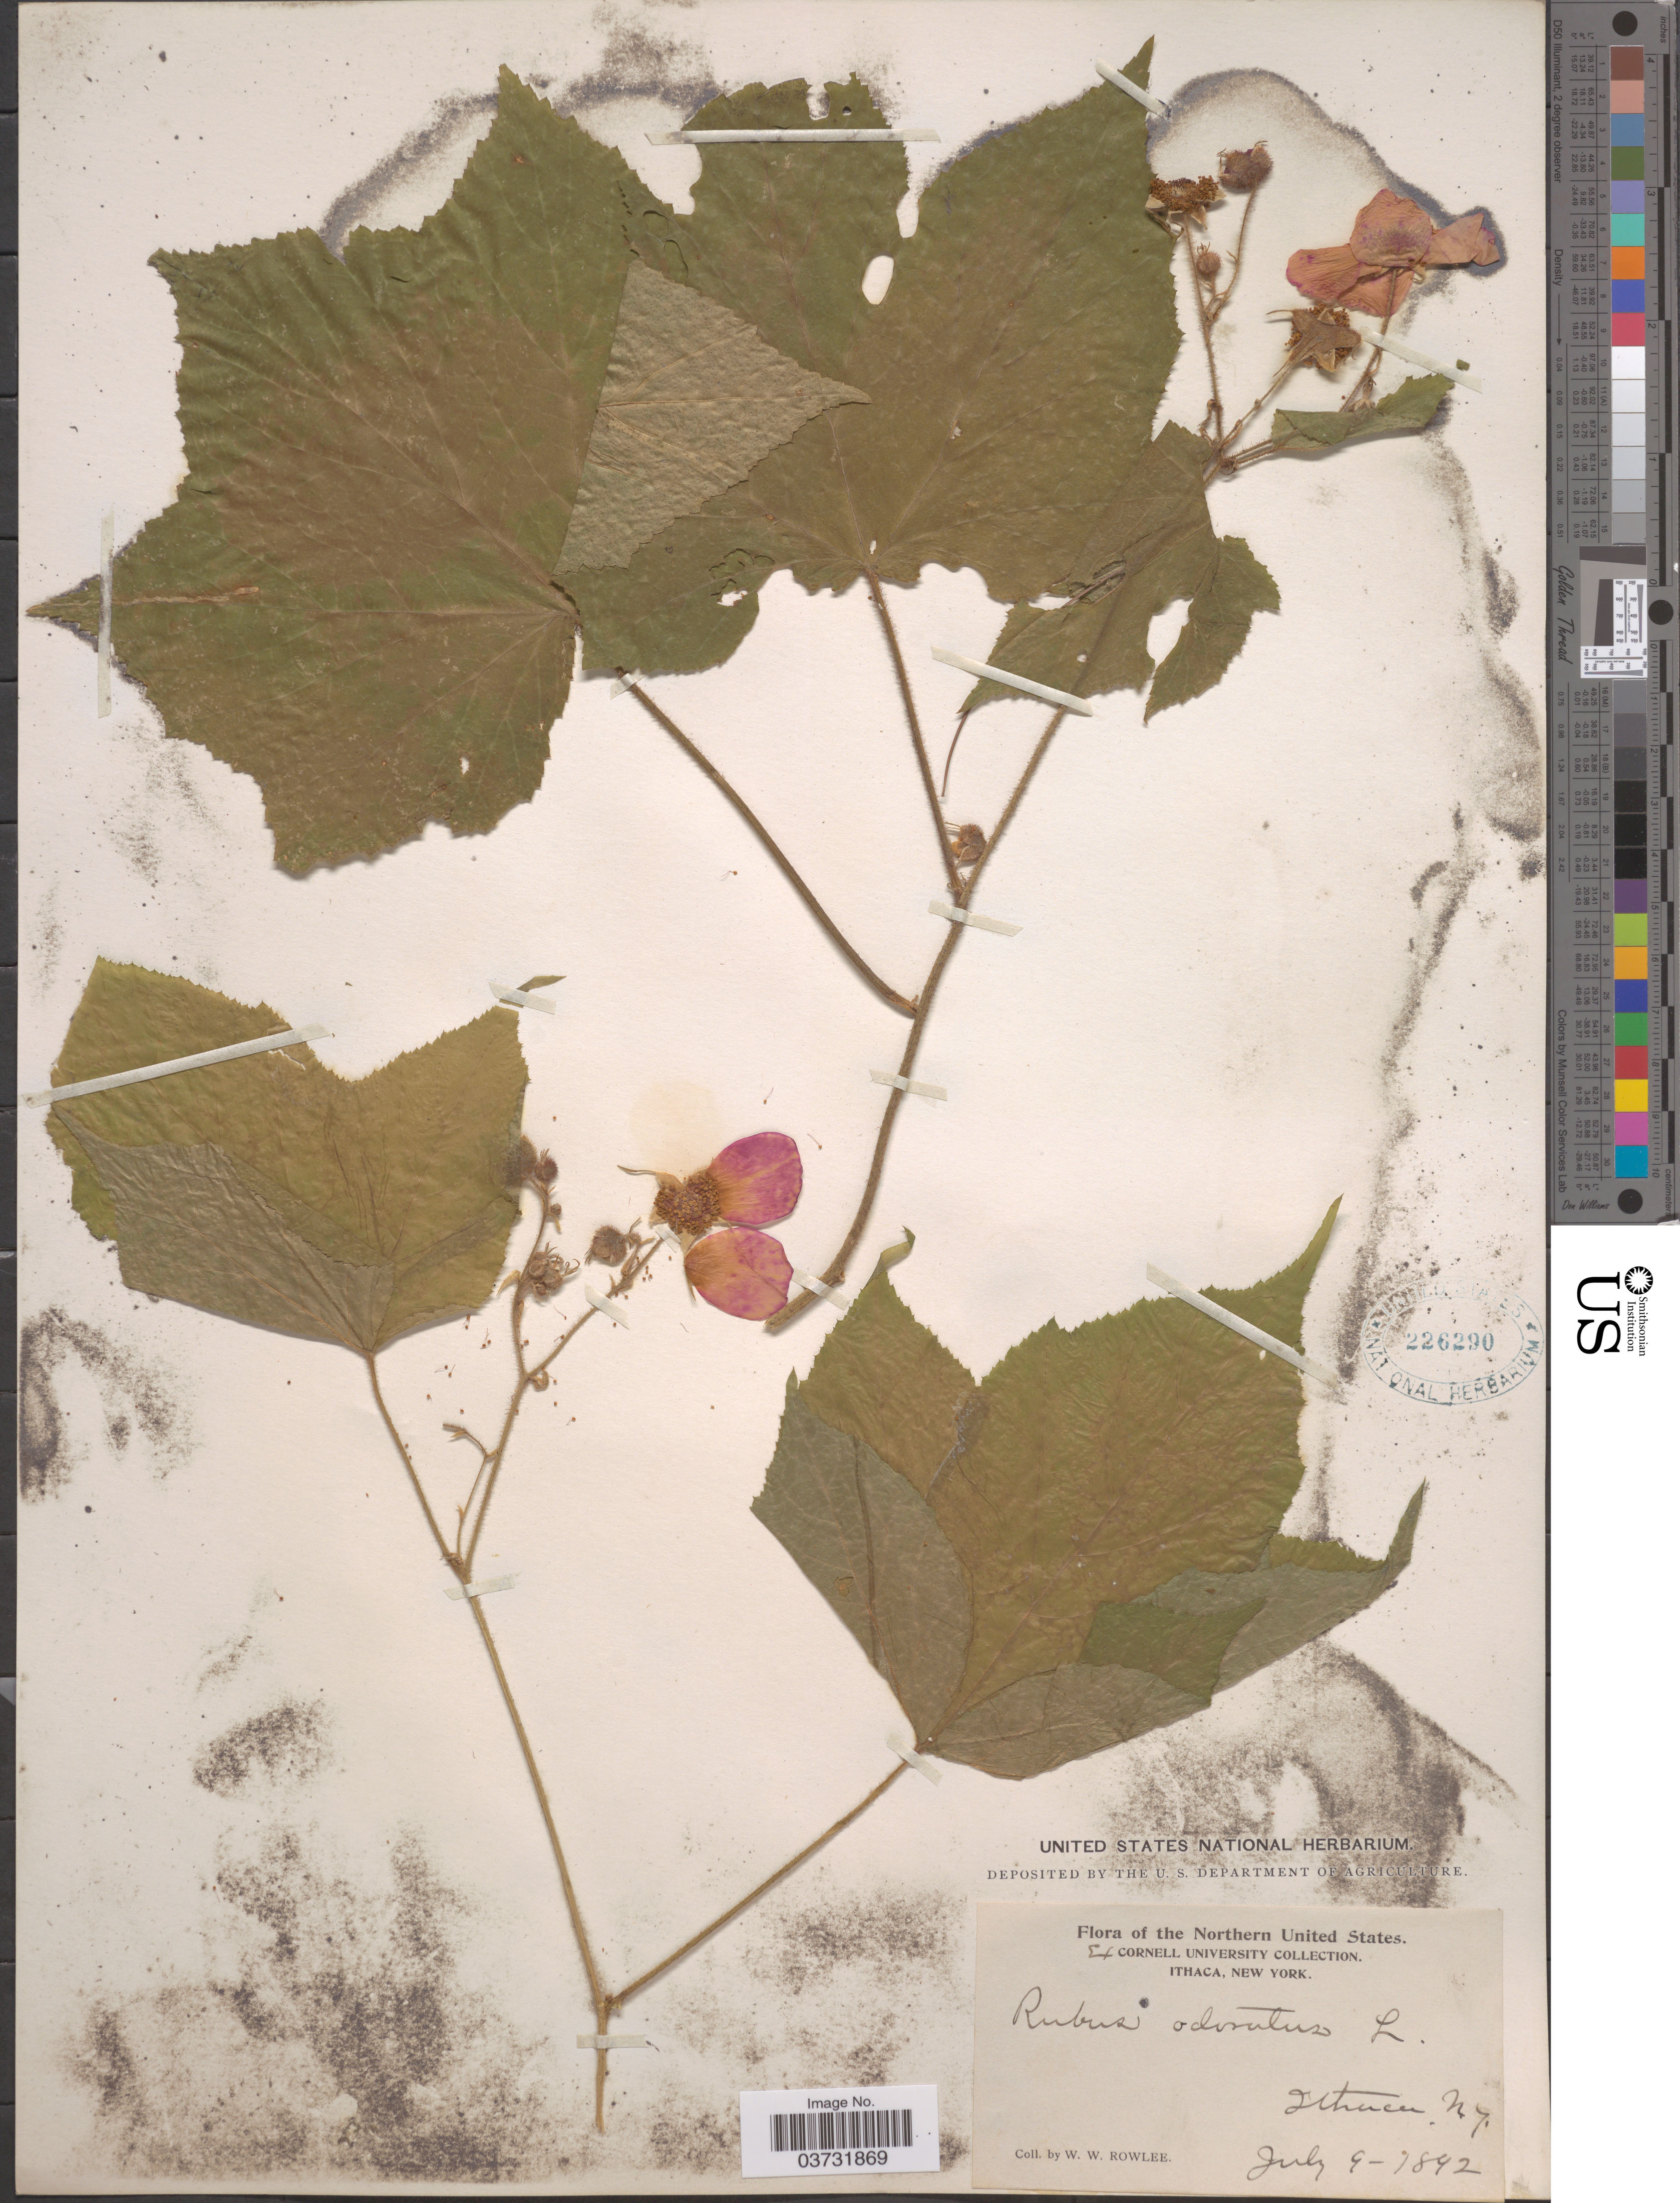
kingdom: Plantae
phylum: Tracheophyta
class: Magnoliopsida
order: Rosales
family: Rosaceae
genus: Rubus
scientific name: Rubus odoratus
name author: L.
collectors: W. W. Rowlee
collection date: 1892-07-09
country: United States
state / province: New York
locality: Northern United States. Ithaca.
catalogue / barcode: US 226290